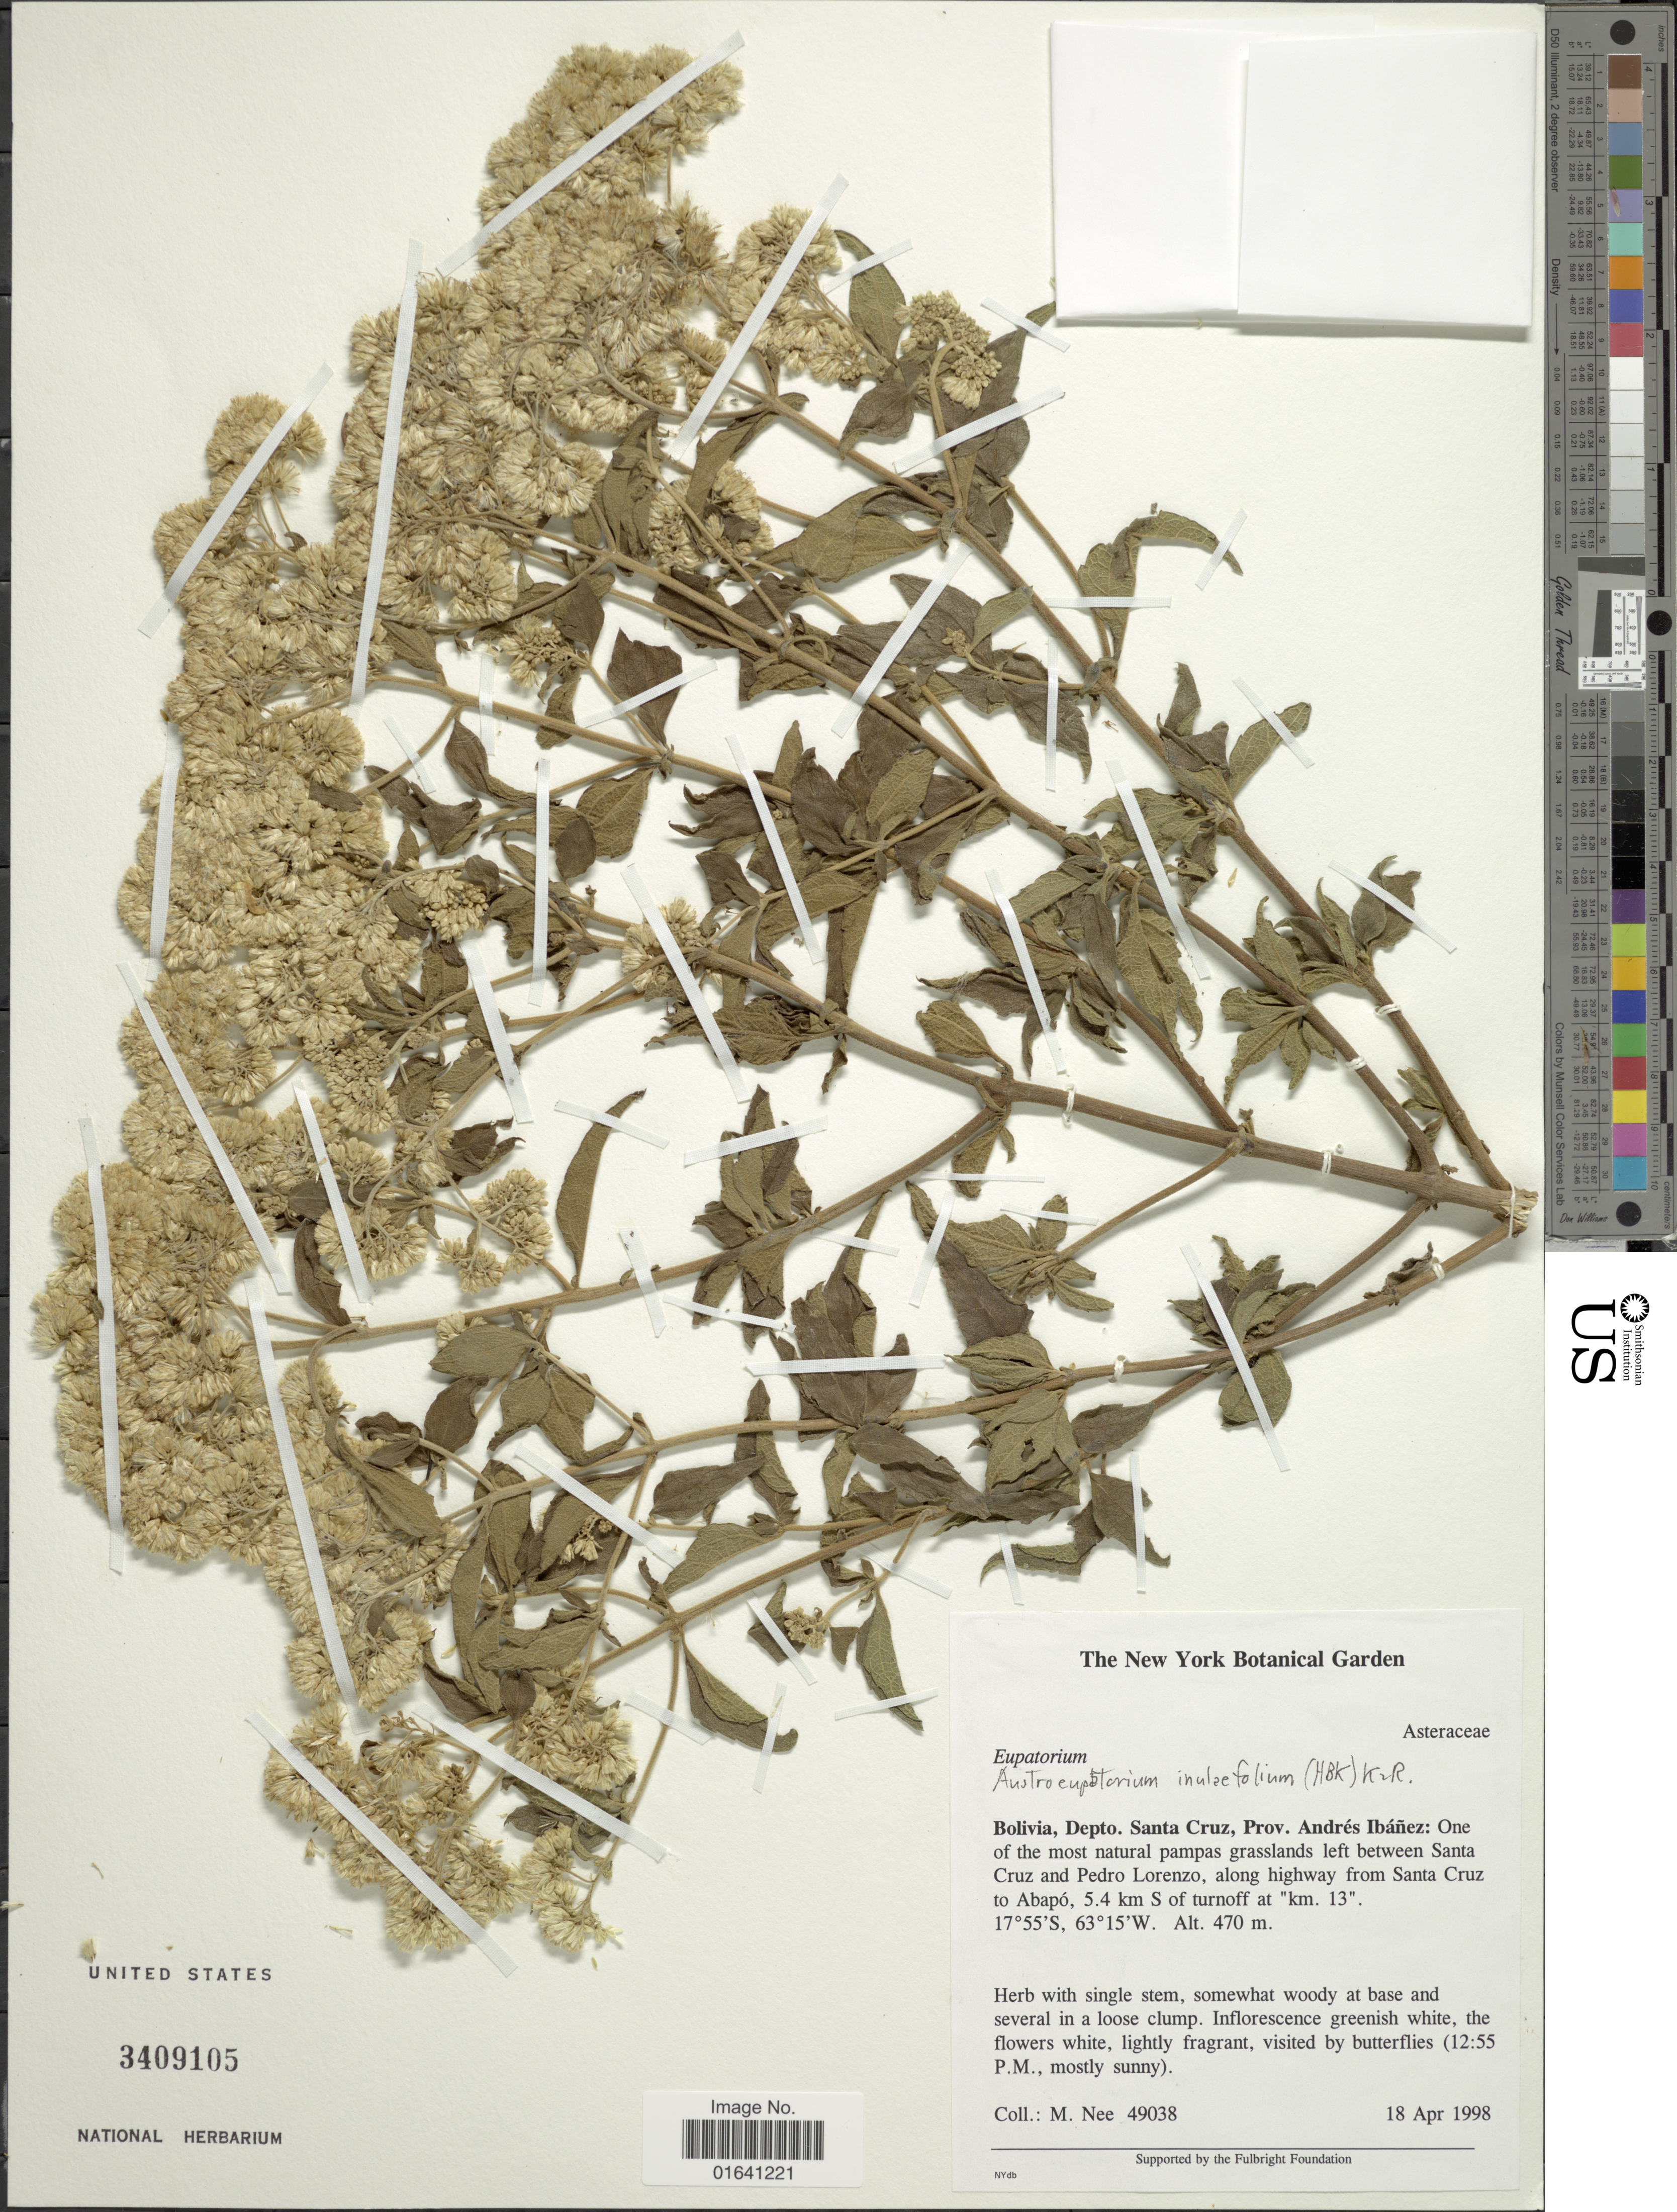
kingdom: Plantae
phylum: Tracheophyta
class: Magnoliopsida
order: Asterales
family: Asteraceae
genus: Austroeupatorium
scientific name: Austroeupatorium inulaefolium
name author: (Kunth) R.M. King & H. Rob.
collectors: M. Nee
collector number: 49038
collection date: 1998-04-18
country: Bolivia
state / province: Santa Cruz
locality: Depto Santa Cruz, Prov. Andrés Ibáñez: One of the most natural pampas grasslands left between Santa Cruz and Pedro Lorenzo, along highway from Santa Cruz to Abapó, 5.4 km S of turnoff at 'km 13'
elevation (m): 470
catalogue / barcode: US 3409105